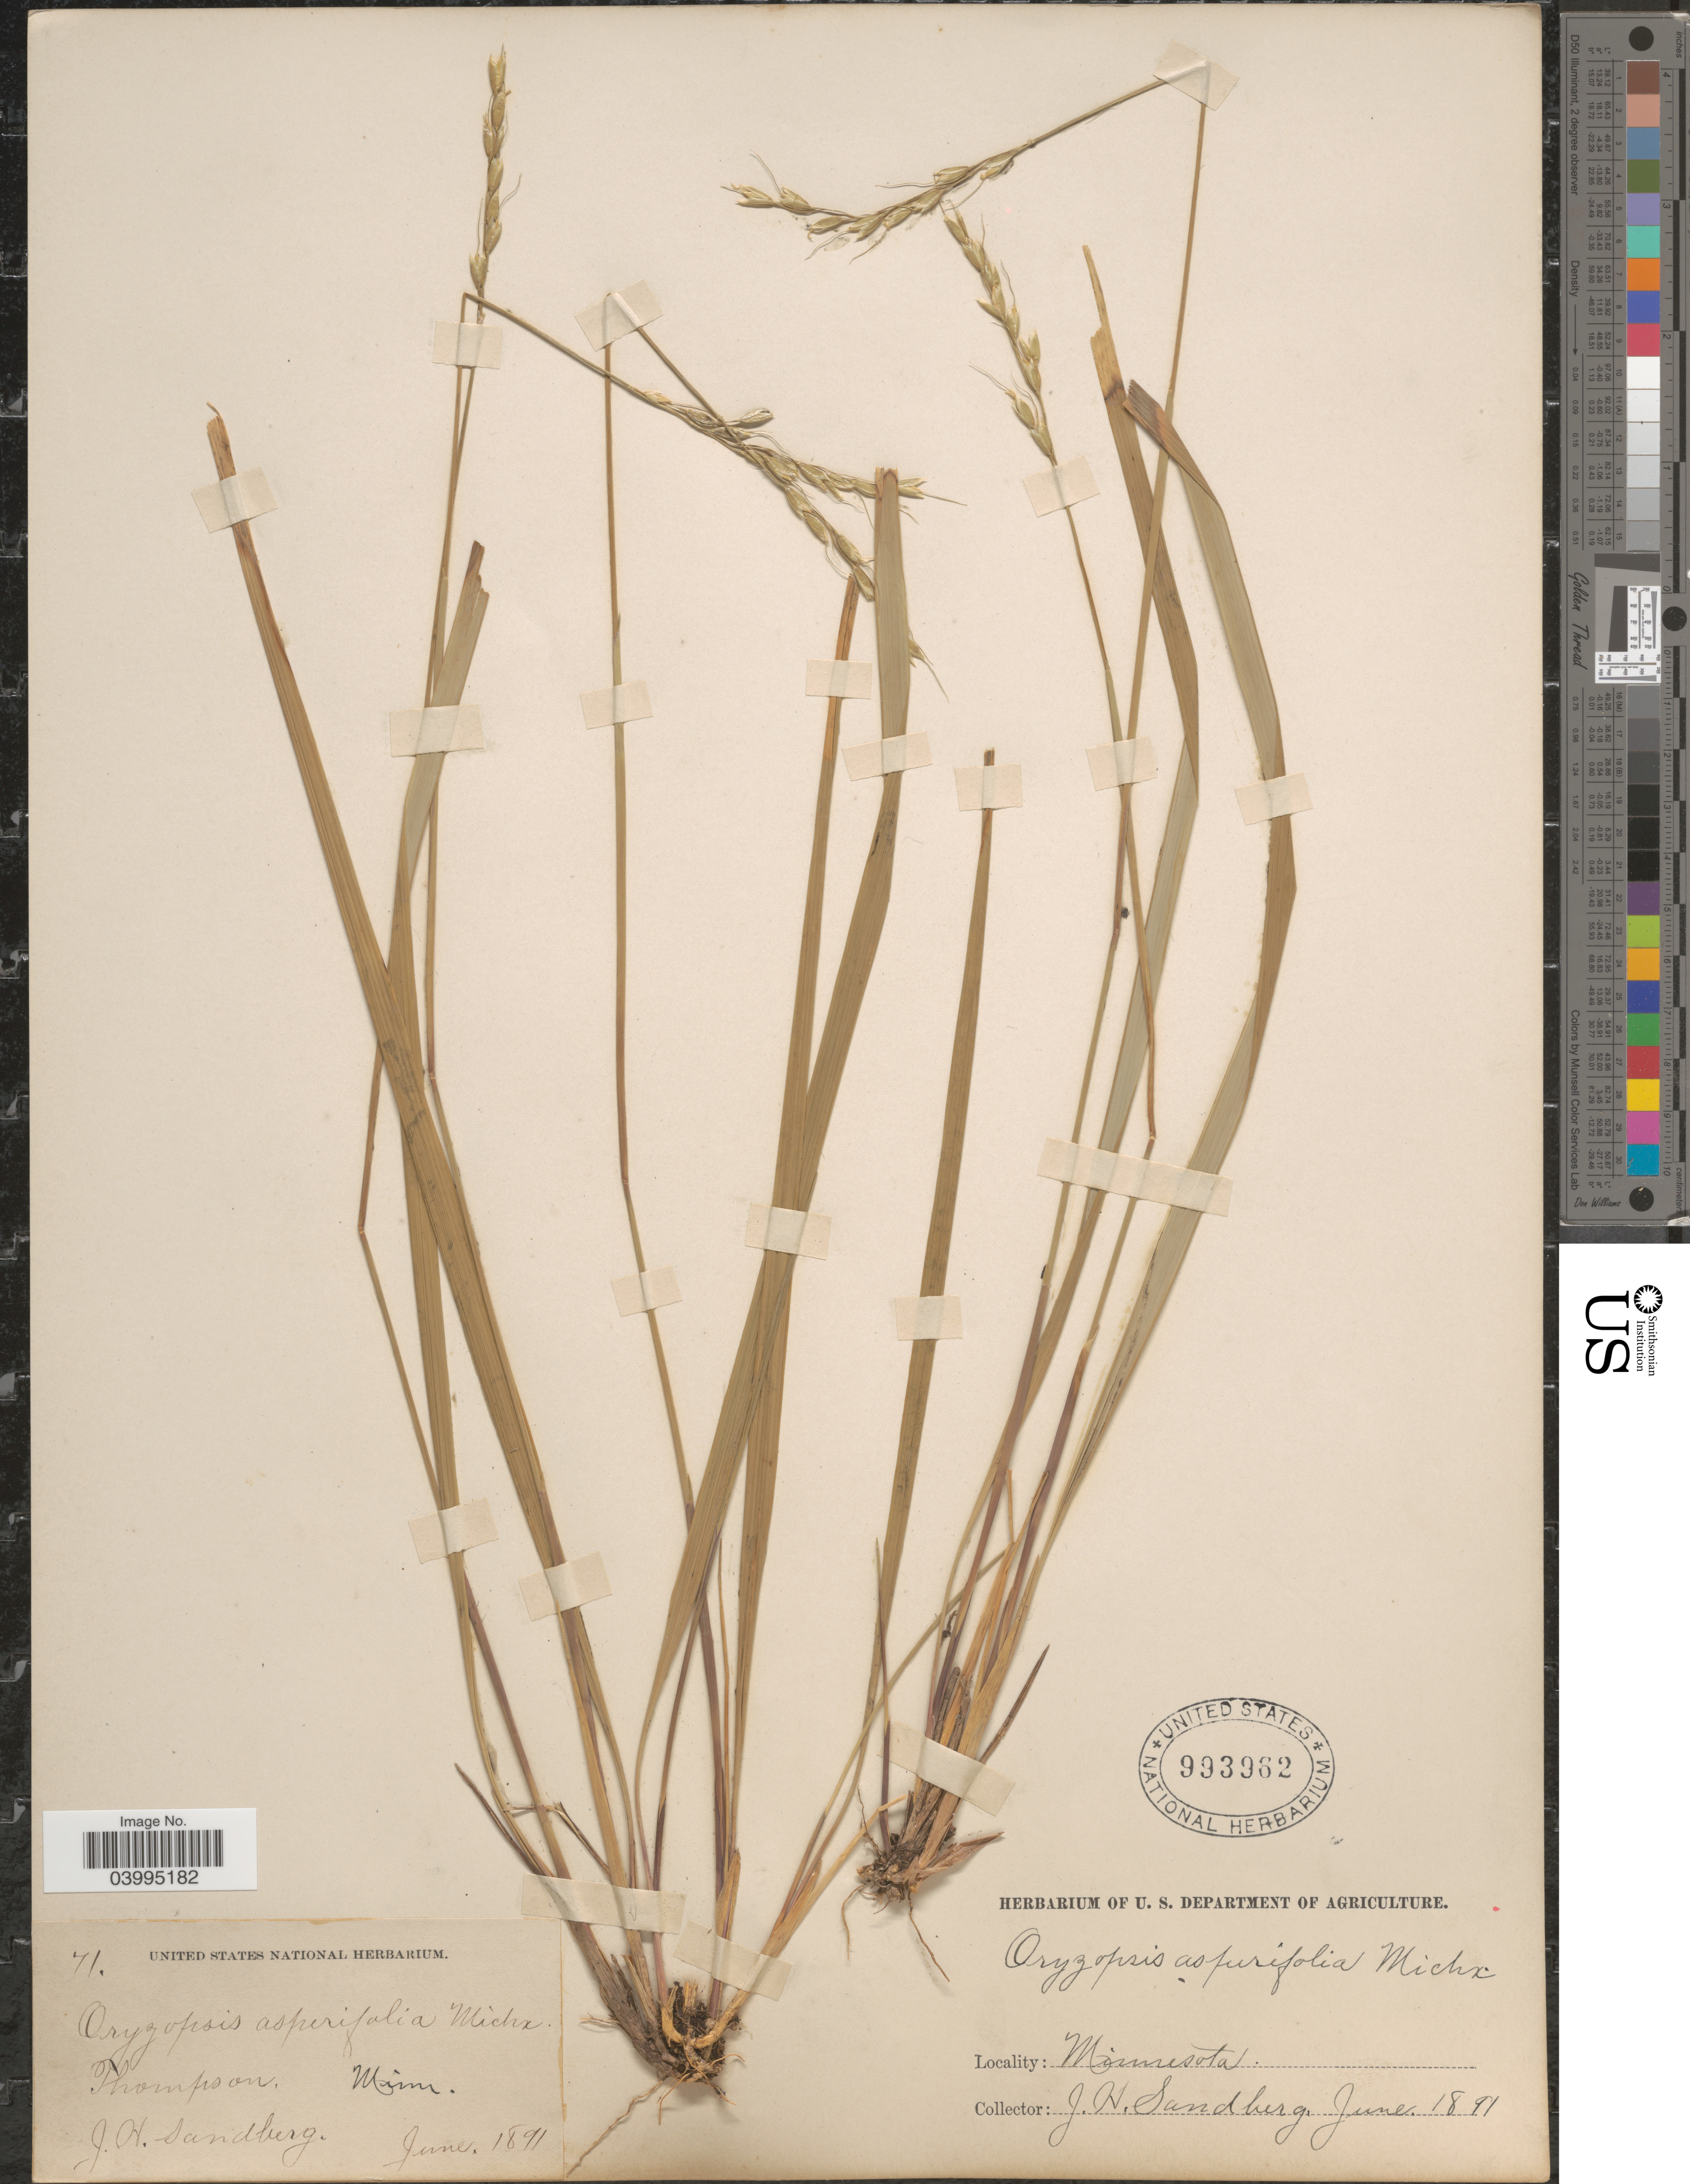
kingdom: Plantae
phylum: Tracheophyta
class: Liliopsida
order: Poales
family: Poaceae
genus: Oryzopsis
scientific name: Oryzopsis asperifolia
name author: Michx.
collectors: J. H. Sandberg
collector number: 71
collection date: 1891-06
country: United States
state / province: Minnesota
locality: Thompson.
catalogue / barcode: US 993962